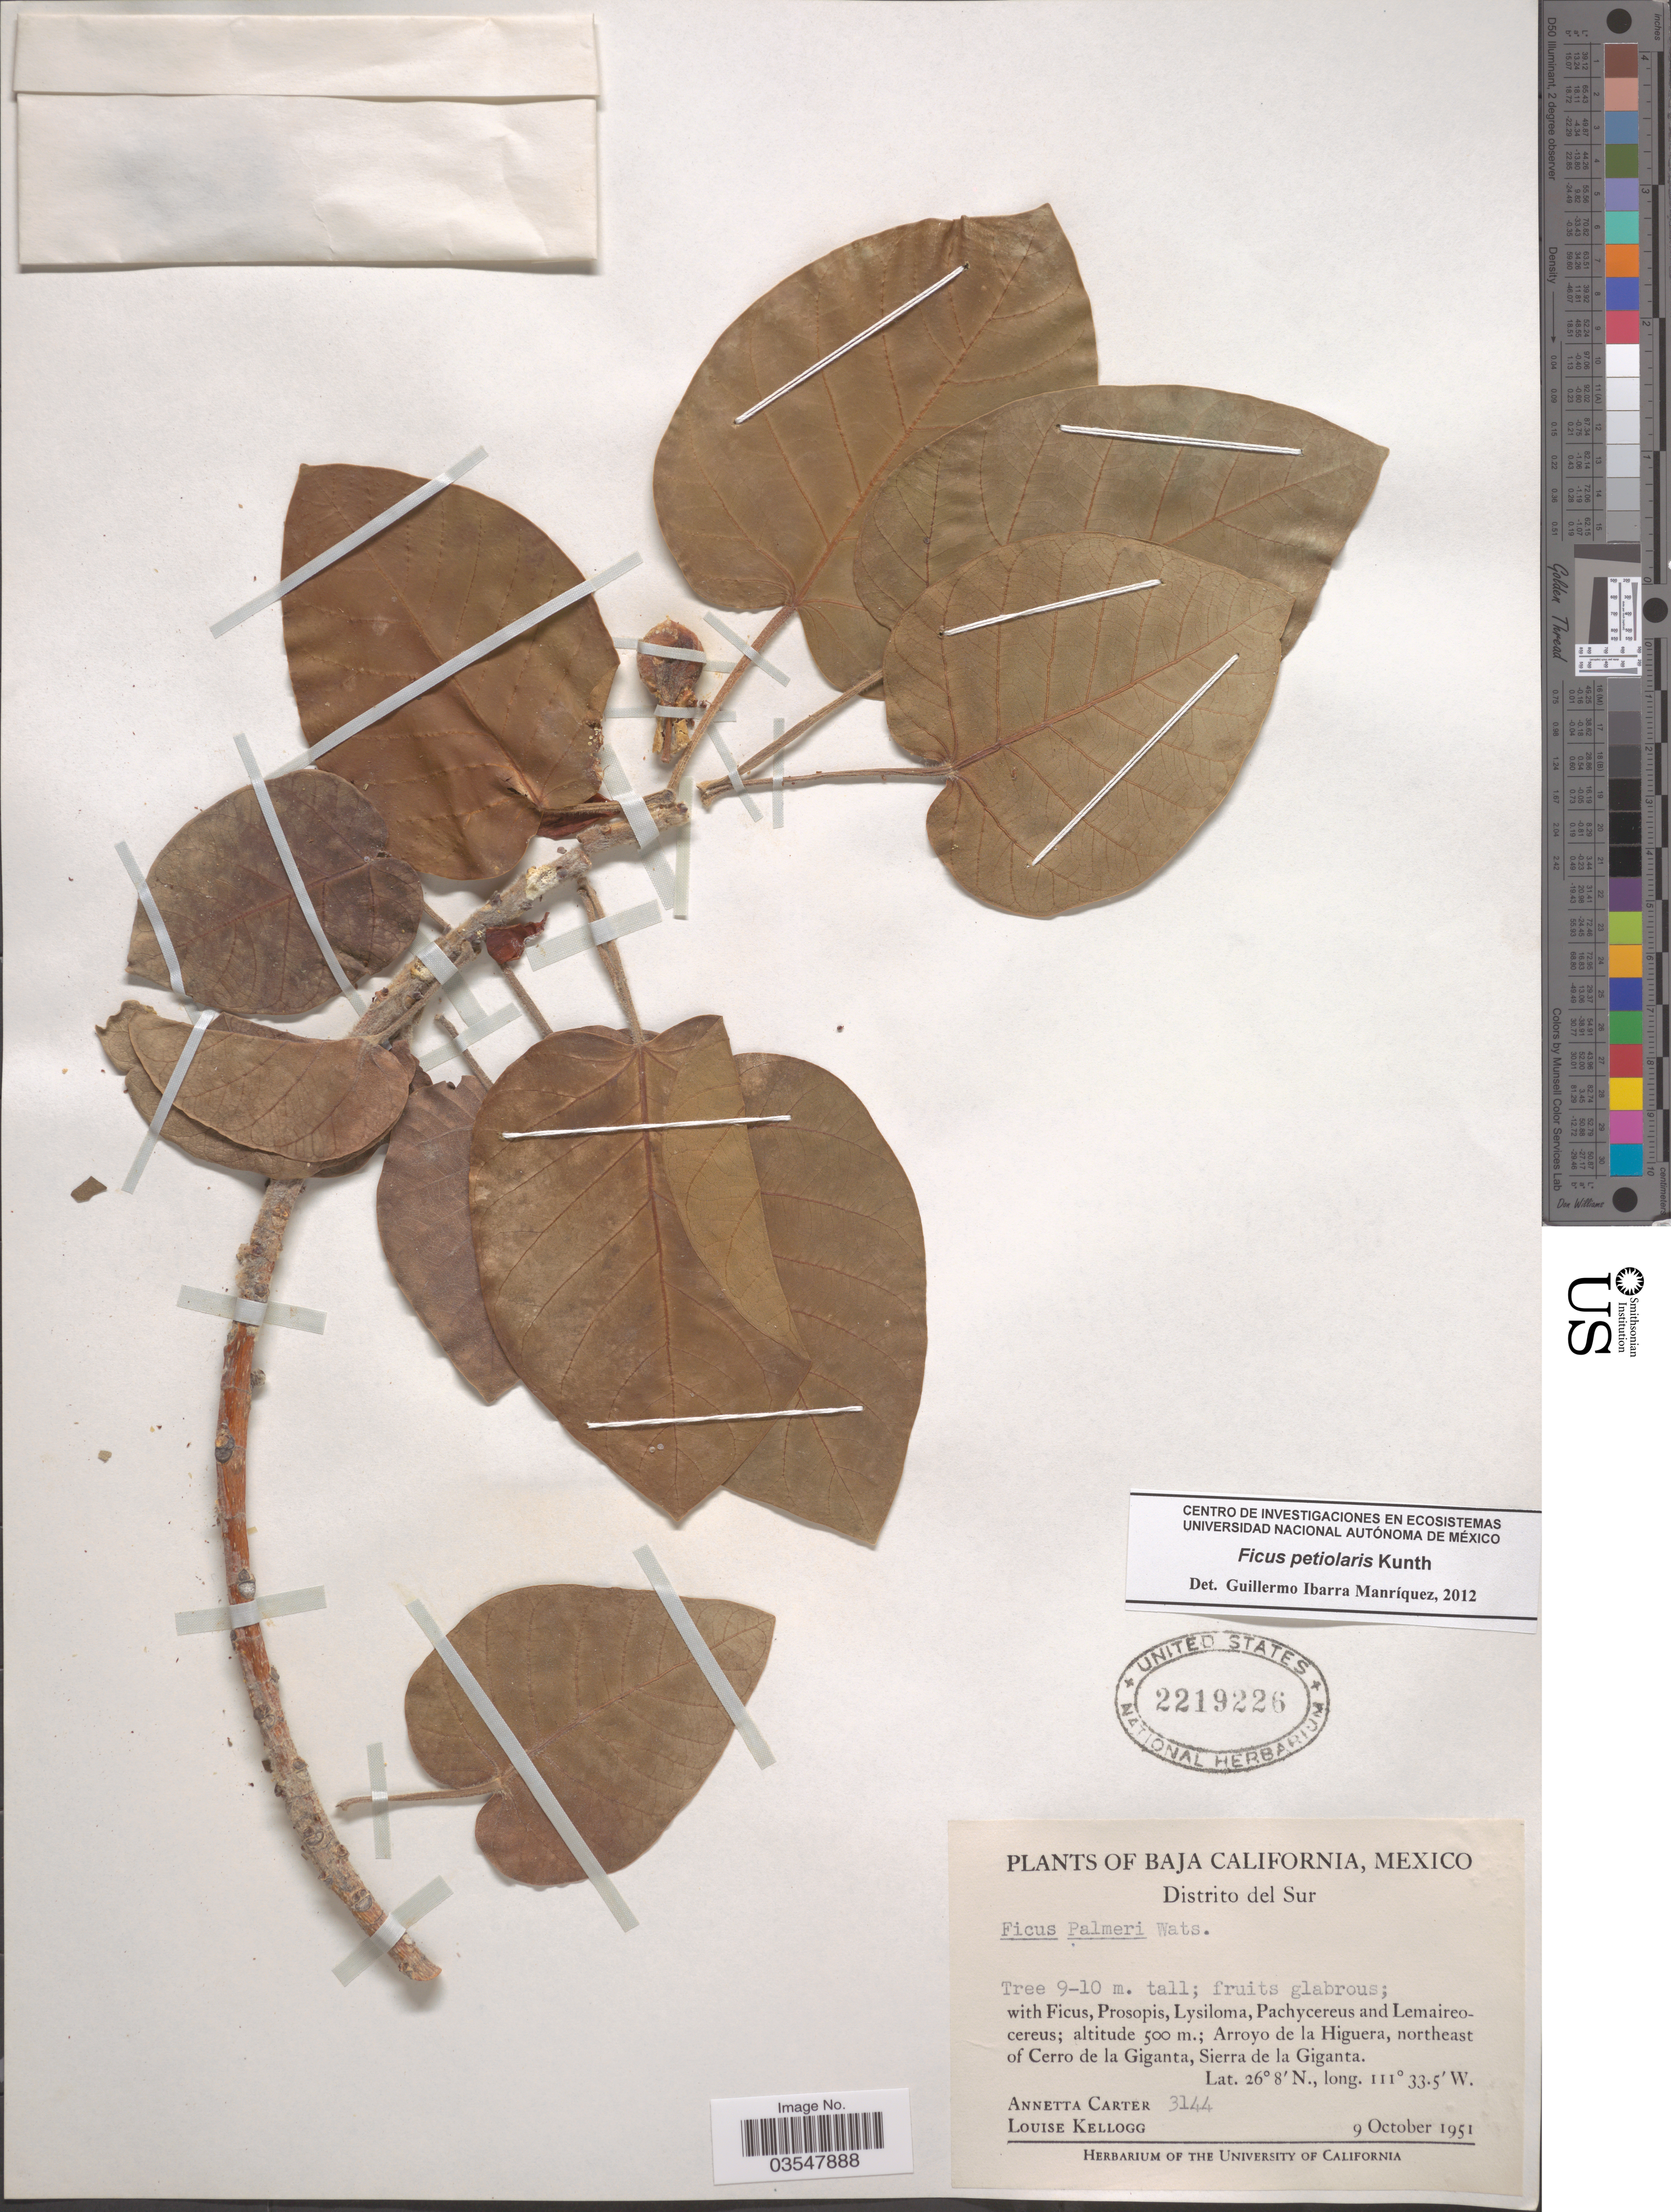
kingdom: Plantae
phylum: Tracheophyta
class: Magnoliopsida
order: Rosales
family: Moraceae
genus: Ficus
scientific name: Ficus petiolaris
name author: Kunth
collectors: A. Carter & L. Kellogg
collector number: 3144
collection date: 1951-10-09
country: Mexico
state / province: Baja California Sur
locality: Distrito del Sur. Arroyo de la Higuera, northeast of Cerro de la Giganta, Sierra de la Giganta.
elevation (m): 500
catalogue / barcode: US 2219226